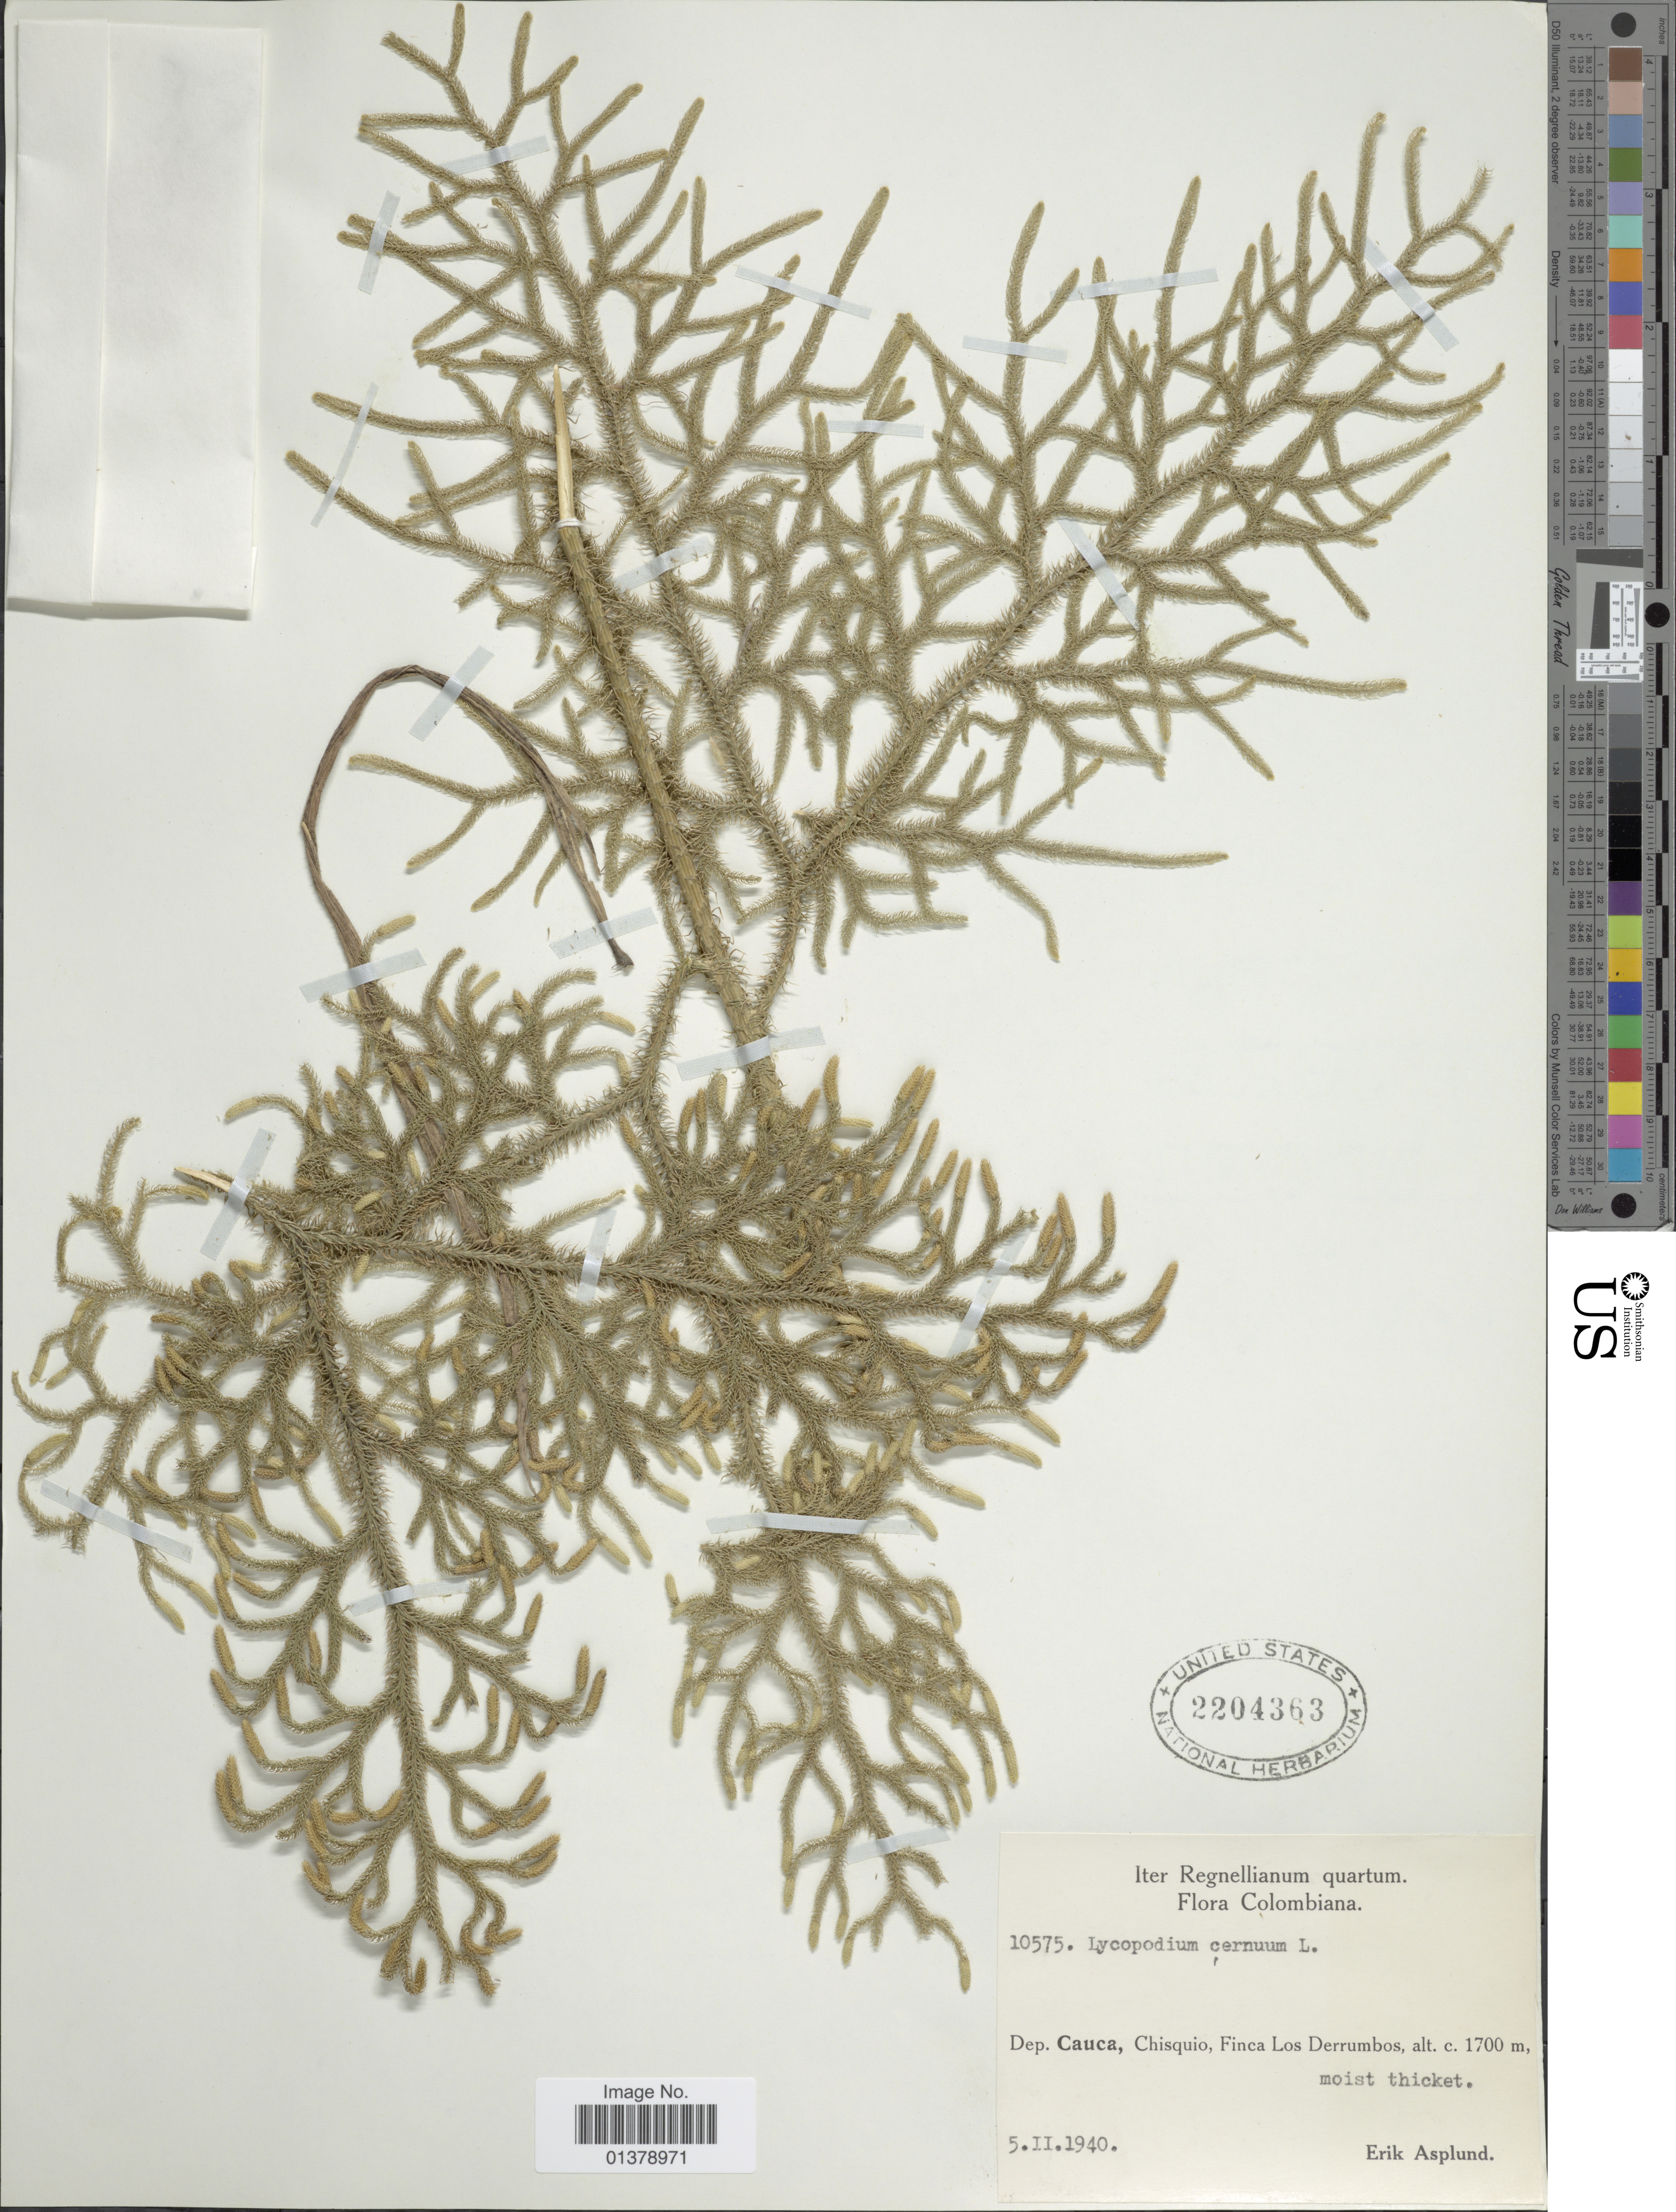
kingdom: Plantae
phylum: Tracheophyta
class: Lycopodiopsida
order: Lycopodiales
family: Lycopodiaceae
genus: Palhinhaea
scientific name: Palhinhaea cernua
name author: (L.) Vasc. & Franco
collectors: E. Asplund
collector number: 10575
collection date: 1940-02-05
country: Colombia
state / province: Cauca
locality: Chisquio, Finca Los Derrumbos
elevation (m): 1700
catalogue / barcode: US 2204363